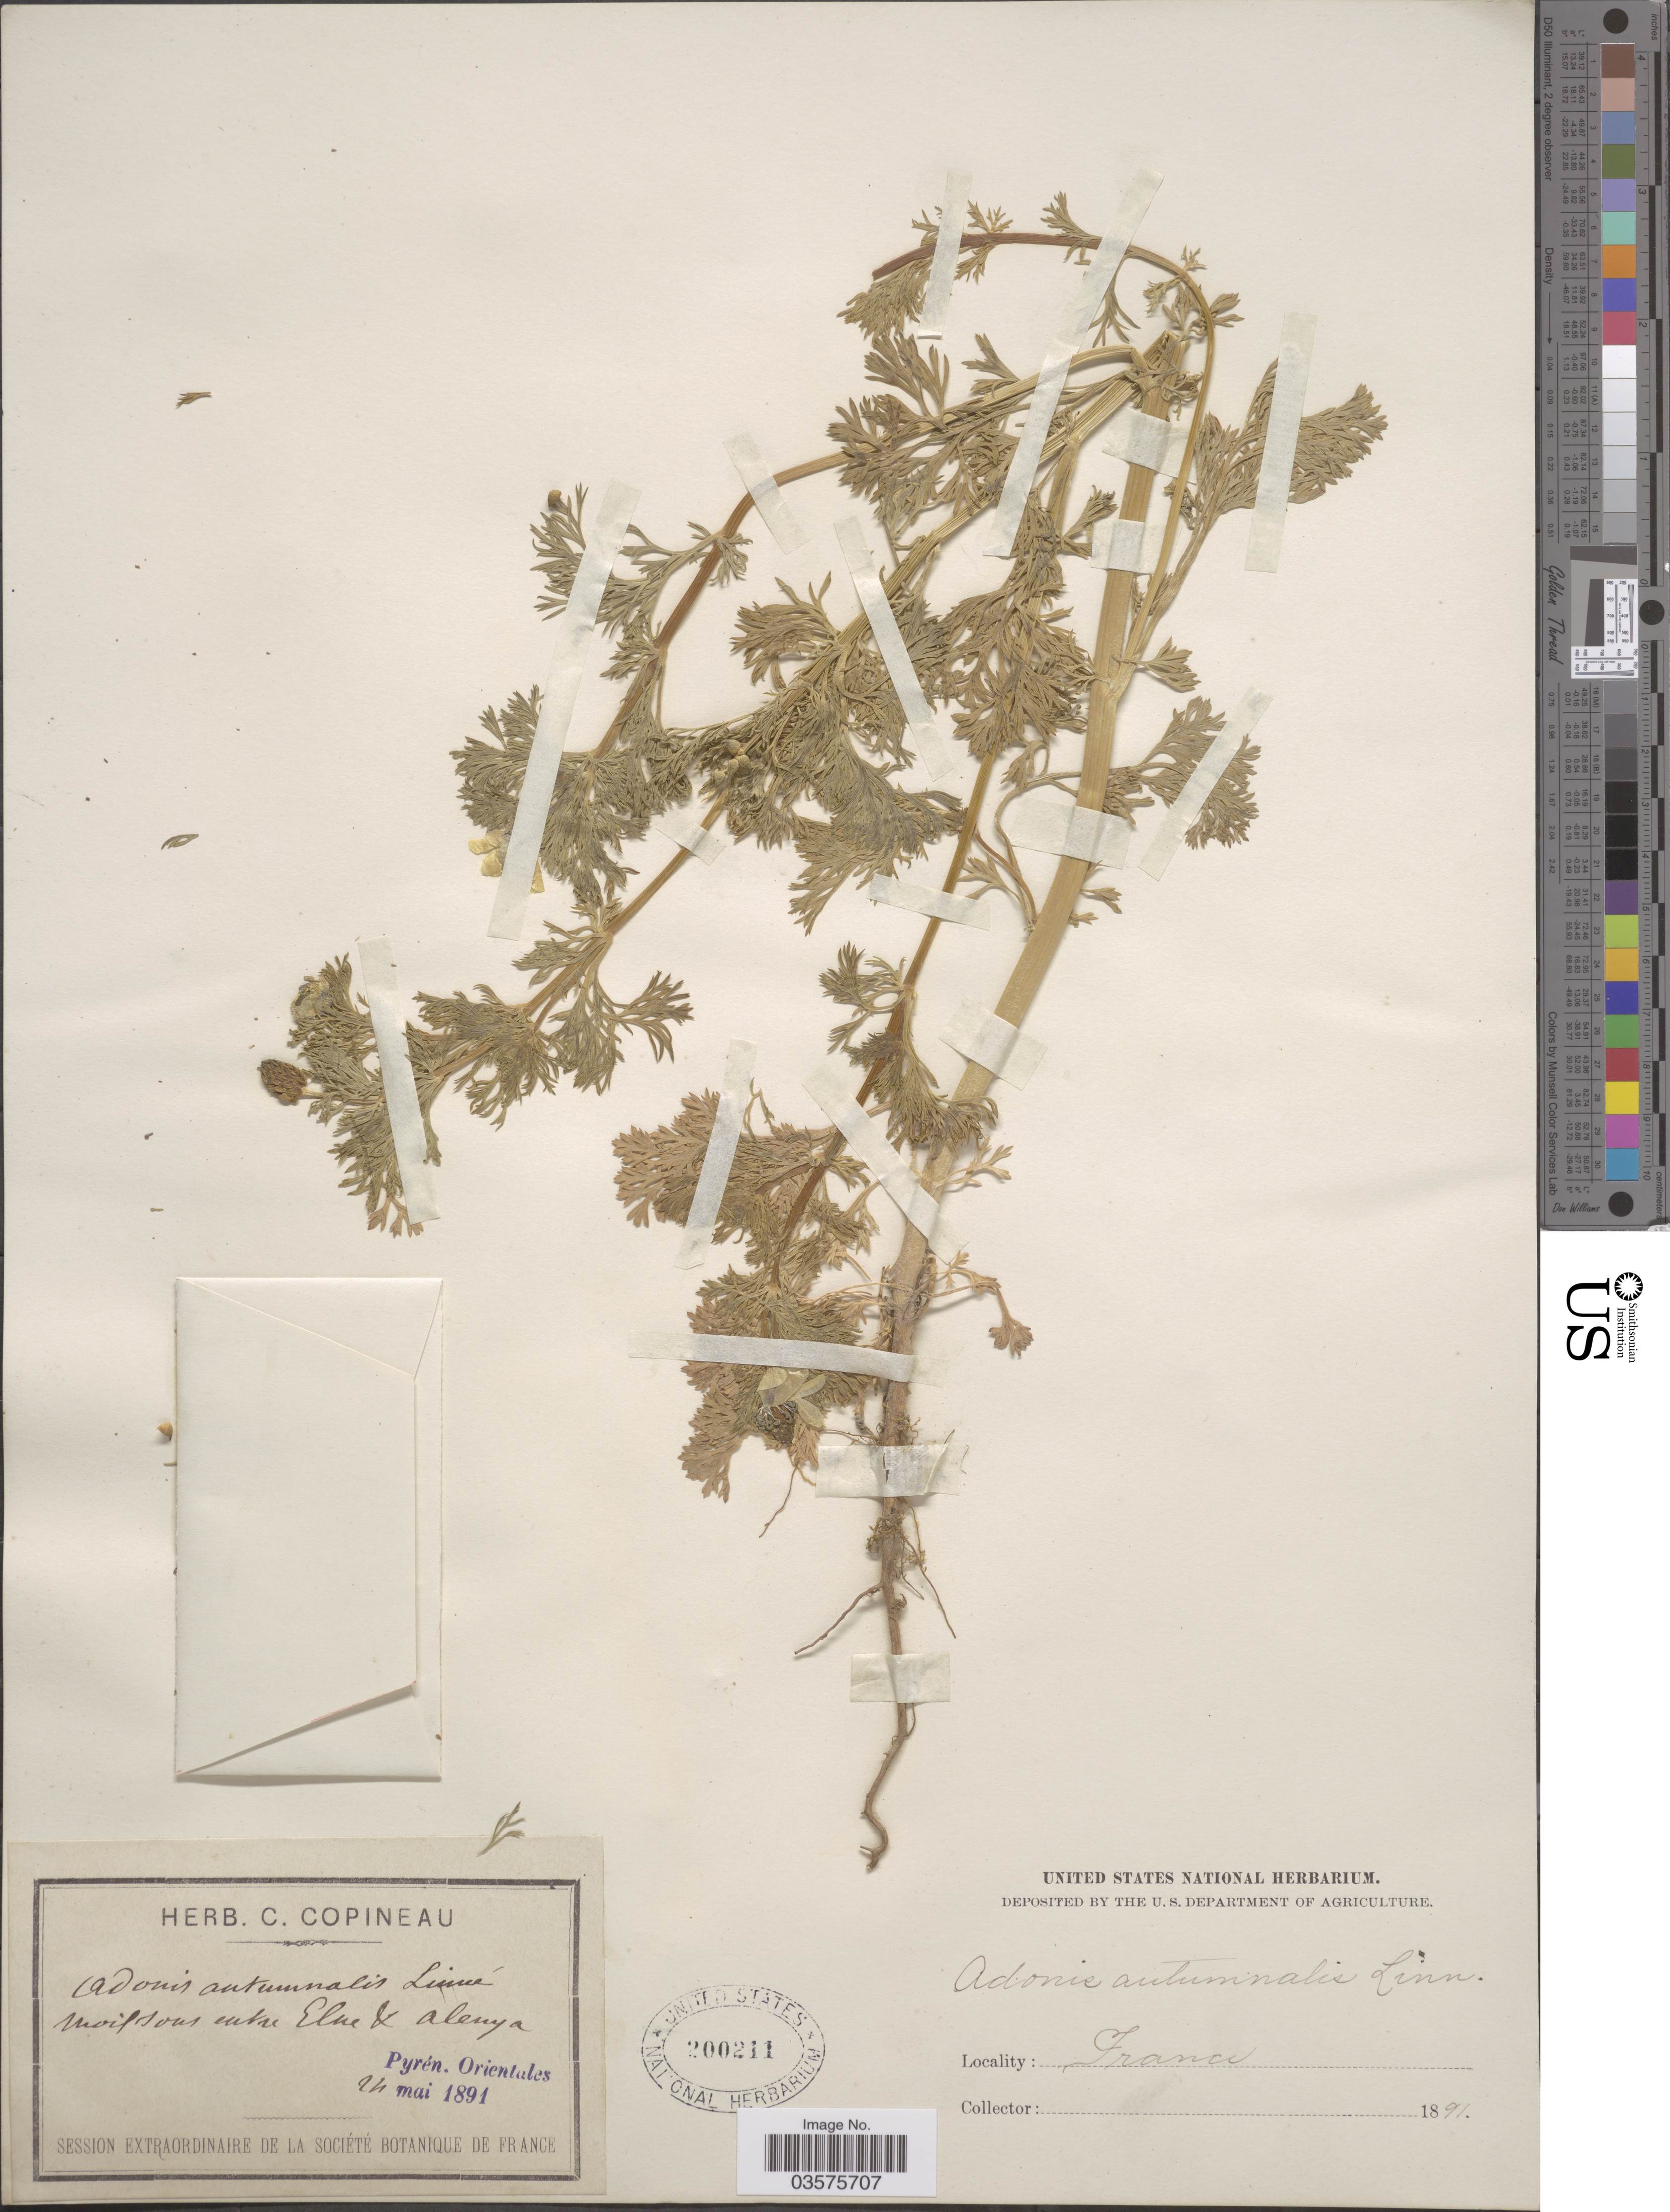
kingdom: Plantae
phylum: Tracheophyta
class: Magnoliopsida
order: Ranunculales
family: Ranunculaceae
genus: Adonis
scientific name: Adonis autumnalis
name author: M. Bieb.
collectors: ex herb. C. Copineau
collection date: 1891-05-24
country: France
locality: Moissons entre Elne & Alenya. Pyrén. Orientales.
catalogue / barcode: US 200211